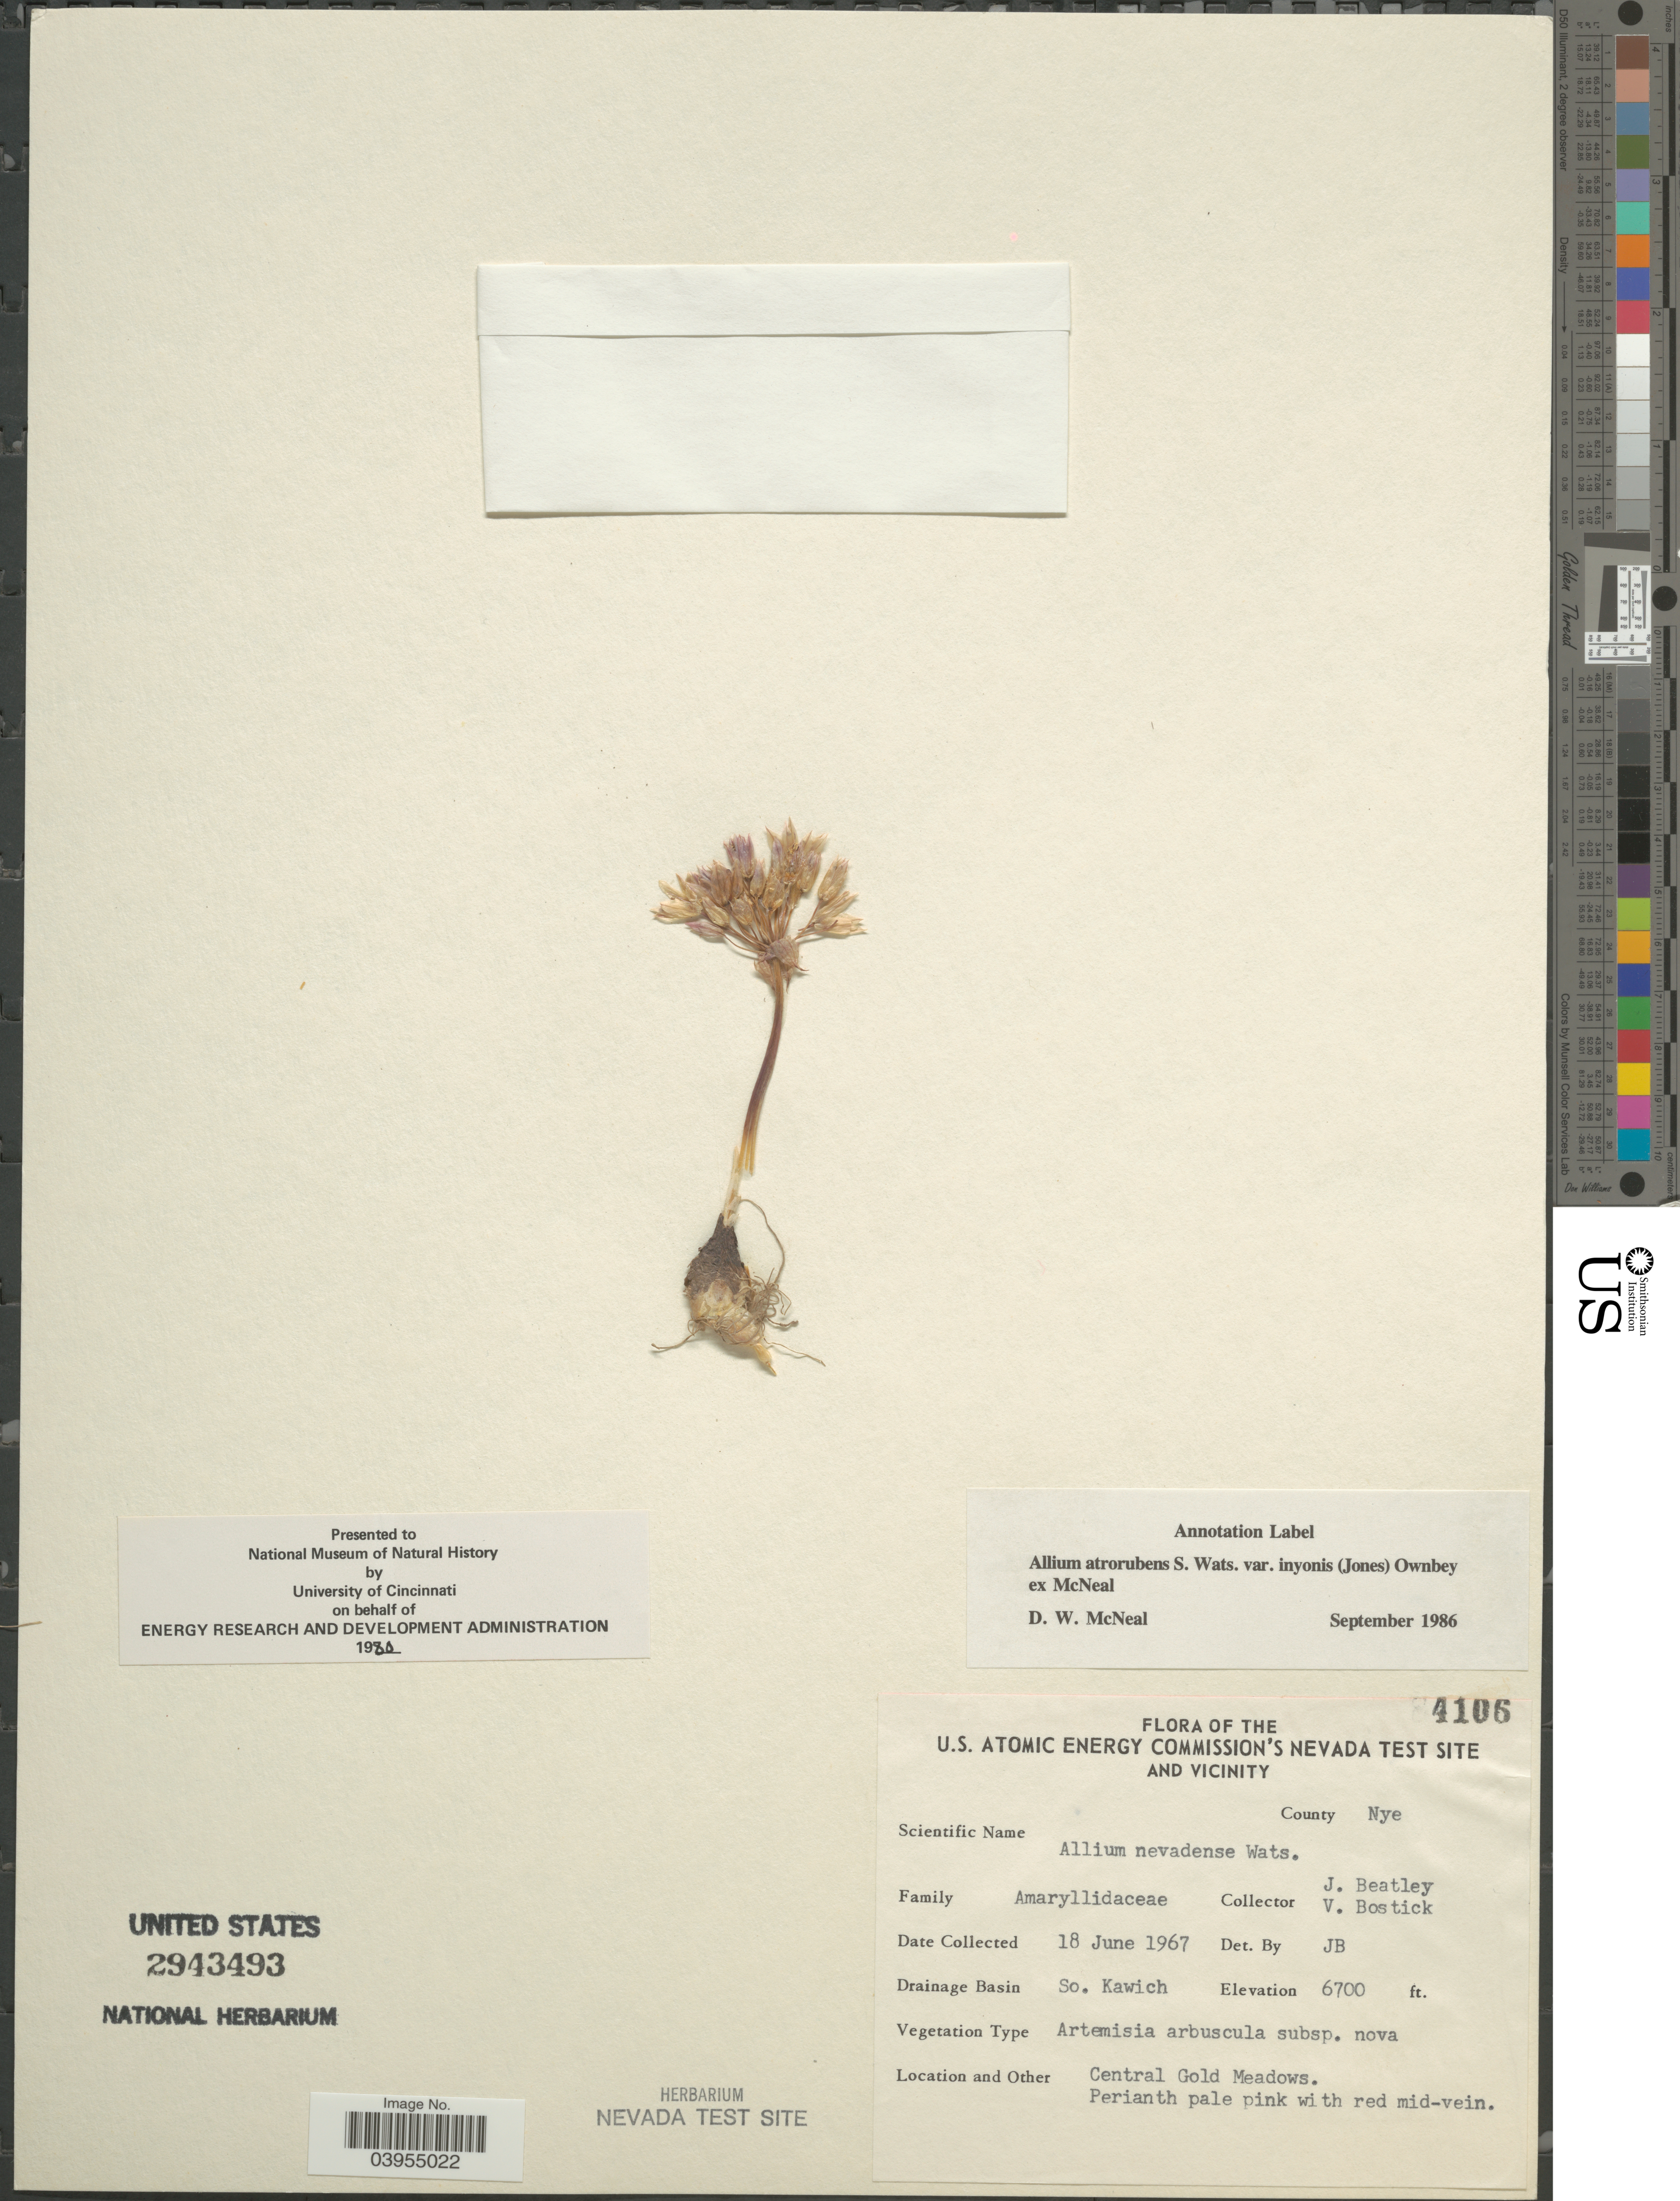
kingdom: Plantae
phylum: Tracheophyta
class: Liliopsida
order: Asparagales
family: Amaryllidaceae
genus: Allium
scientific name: Allium atrorubens var. inyonis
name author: (M.E. Jones) Ownbey & Aase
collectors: J. C. Beatley & V. Bostick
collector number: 4106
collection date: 1967-06-18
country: United States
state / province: Nevada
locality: U.S. Atomic Energy Commission's Nevada Test Site and Vicinity. County Nye. Drainage Basin So. Kawich. Central Gold Meadows.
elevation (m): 2042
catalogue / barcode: US 2943493